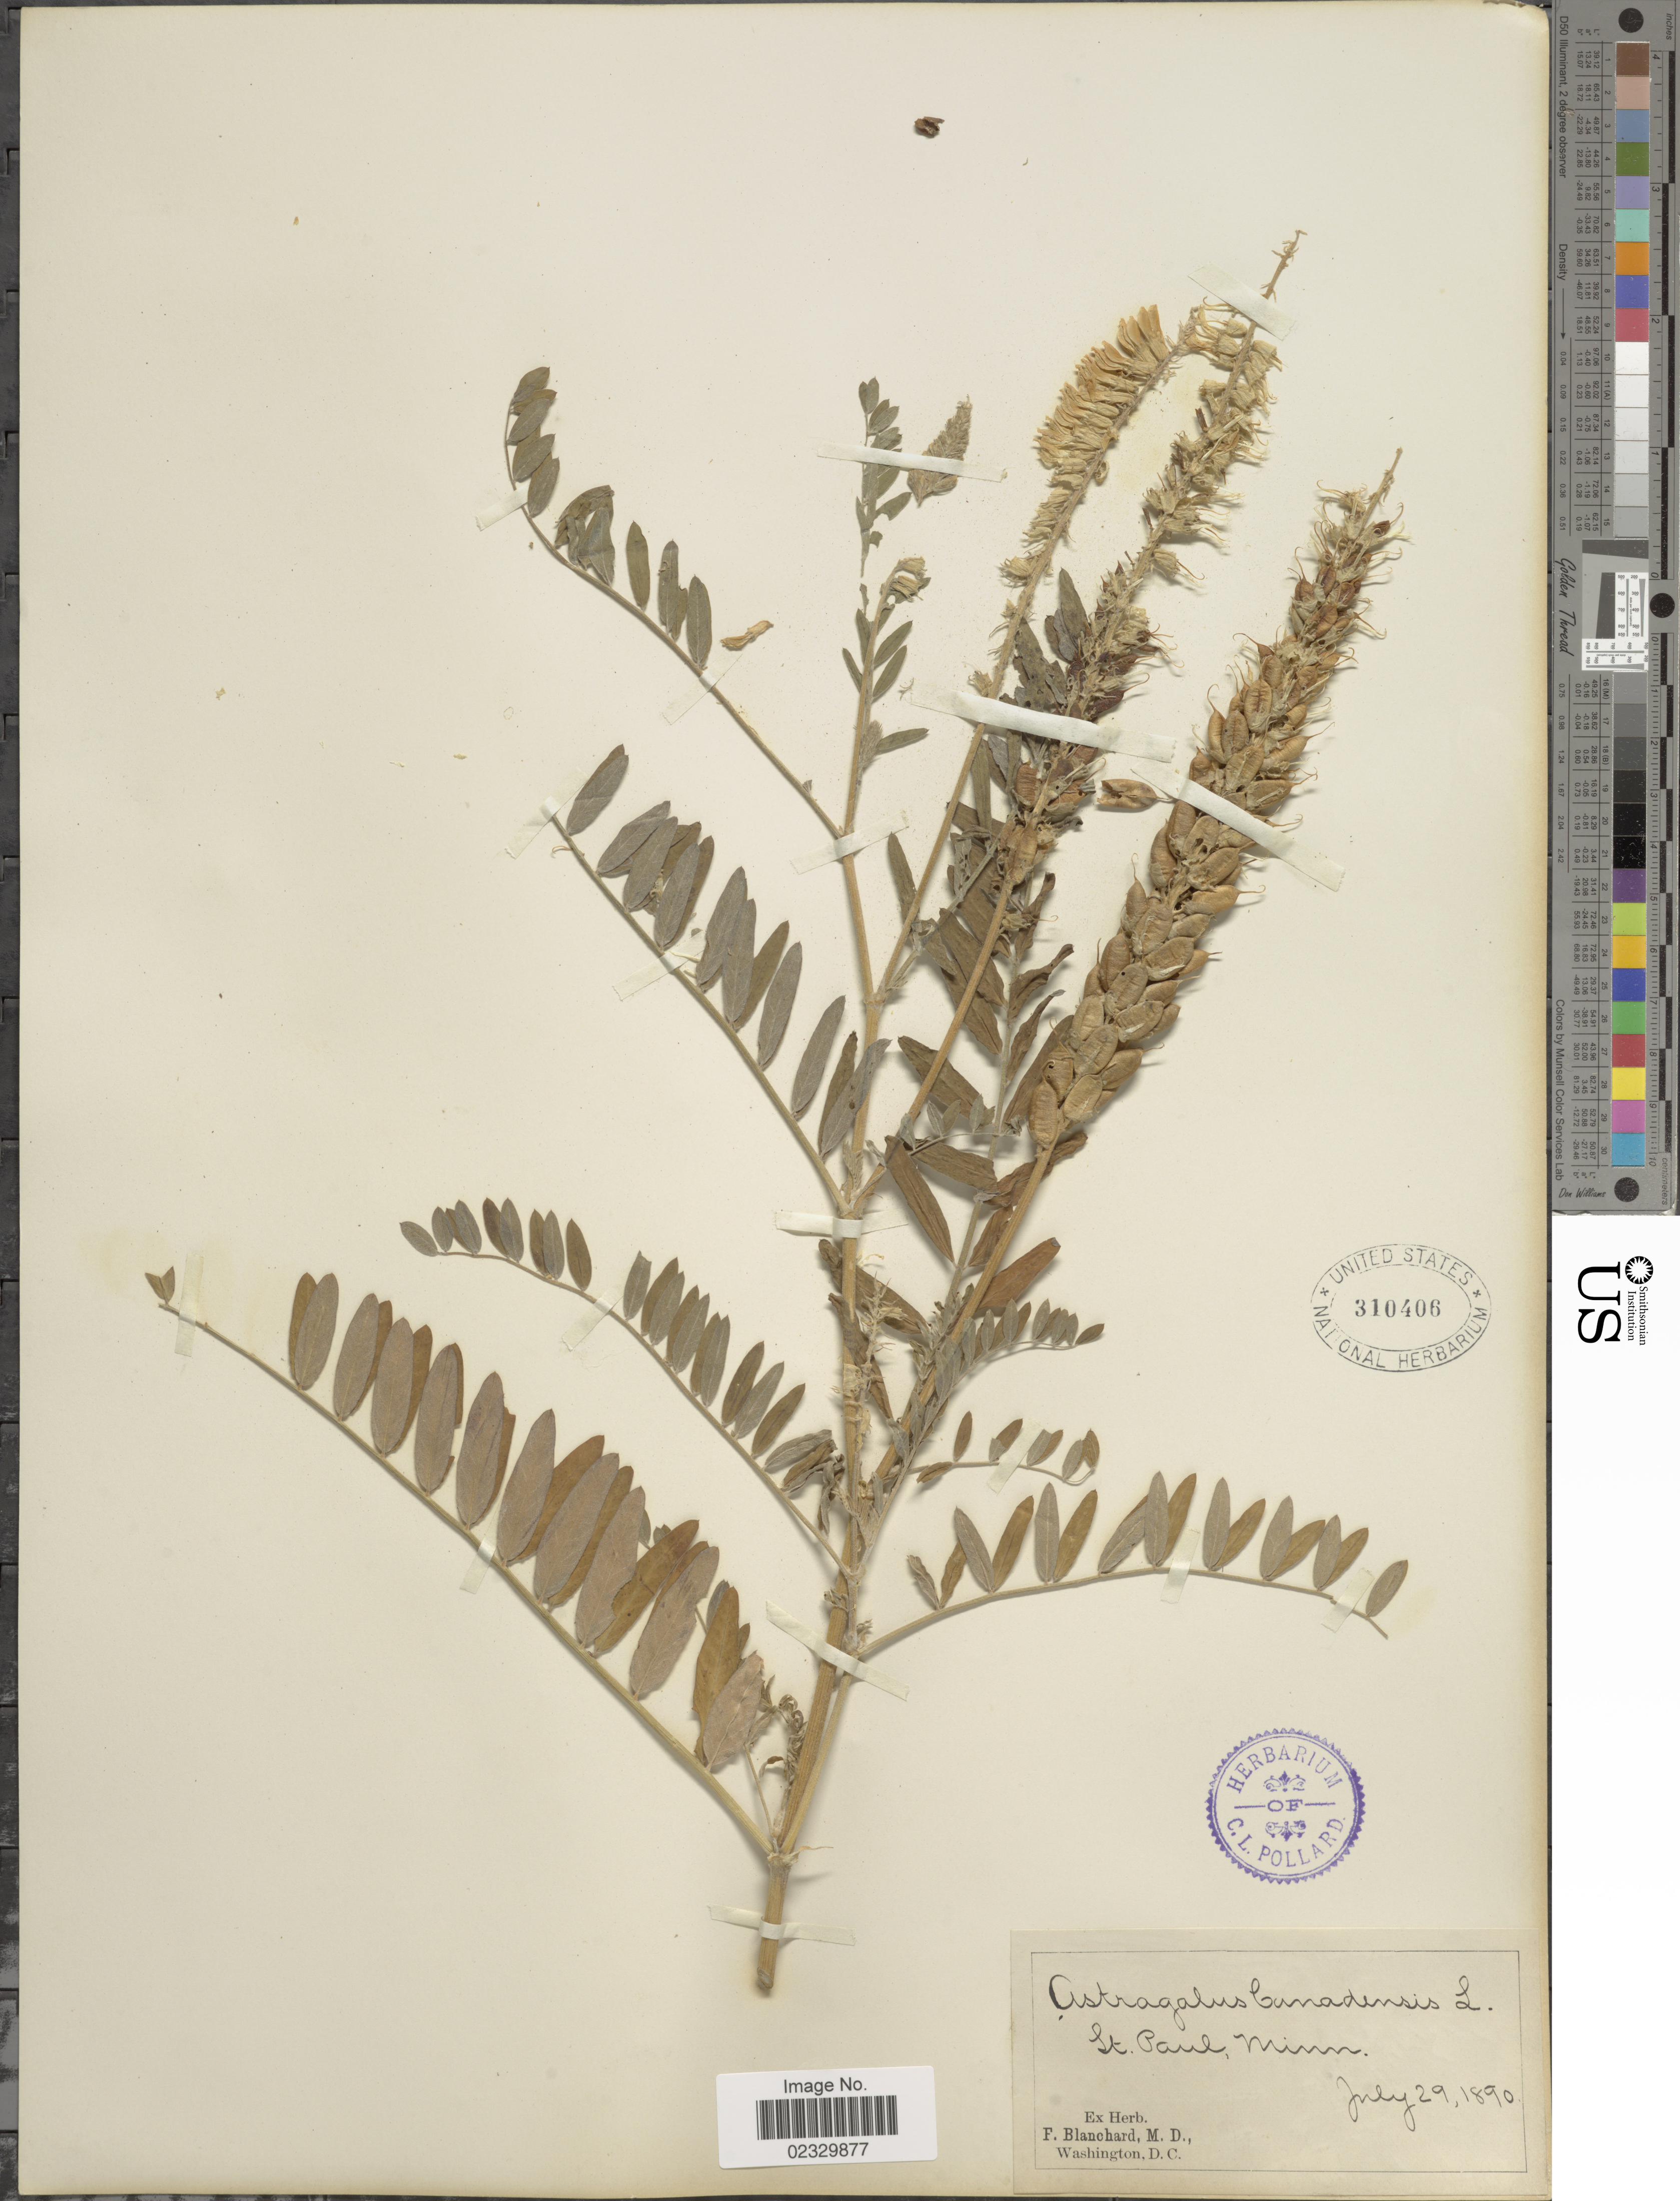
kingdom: Plantae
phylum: Tracheophyta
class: Magnoliopsida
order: Fabales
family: Fabaceae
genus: Astragalus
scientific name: Astragalus canadensis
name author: L.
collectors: ex herb. F. Blanchard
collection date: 1890-07-29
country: United States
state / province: Minnesota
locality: St. Paul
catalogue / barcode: US 310406